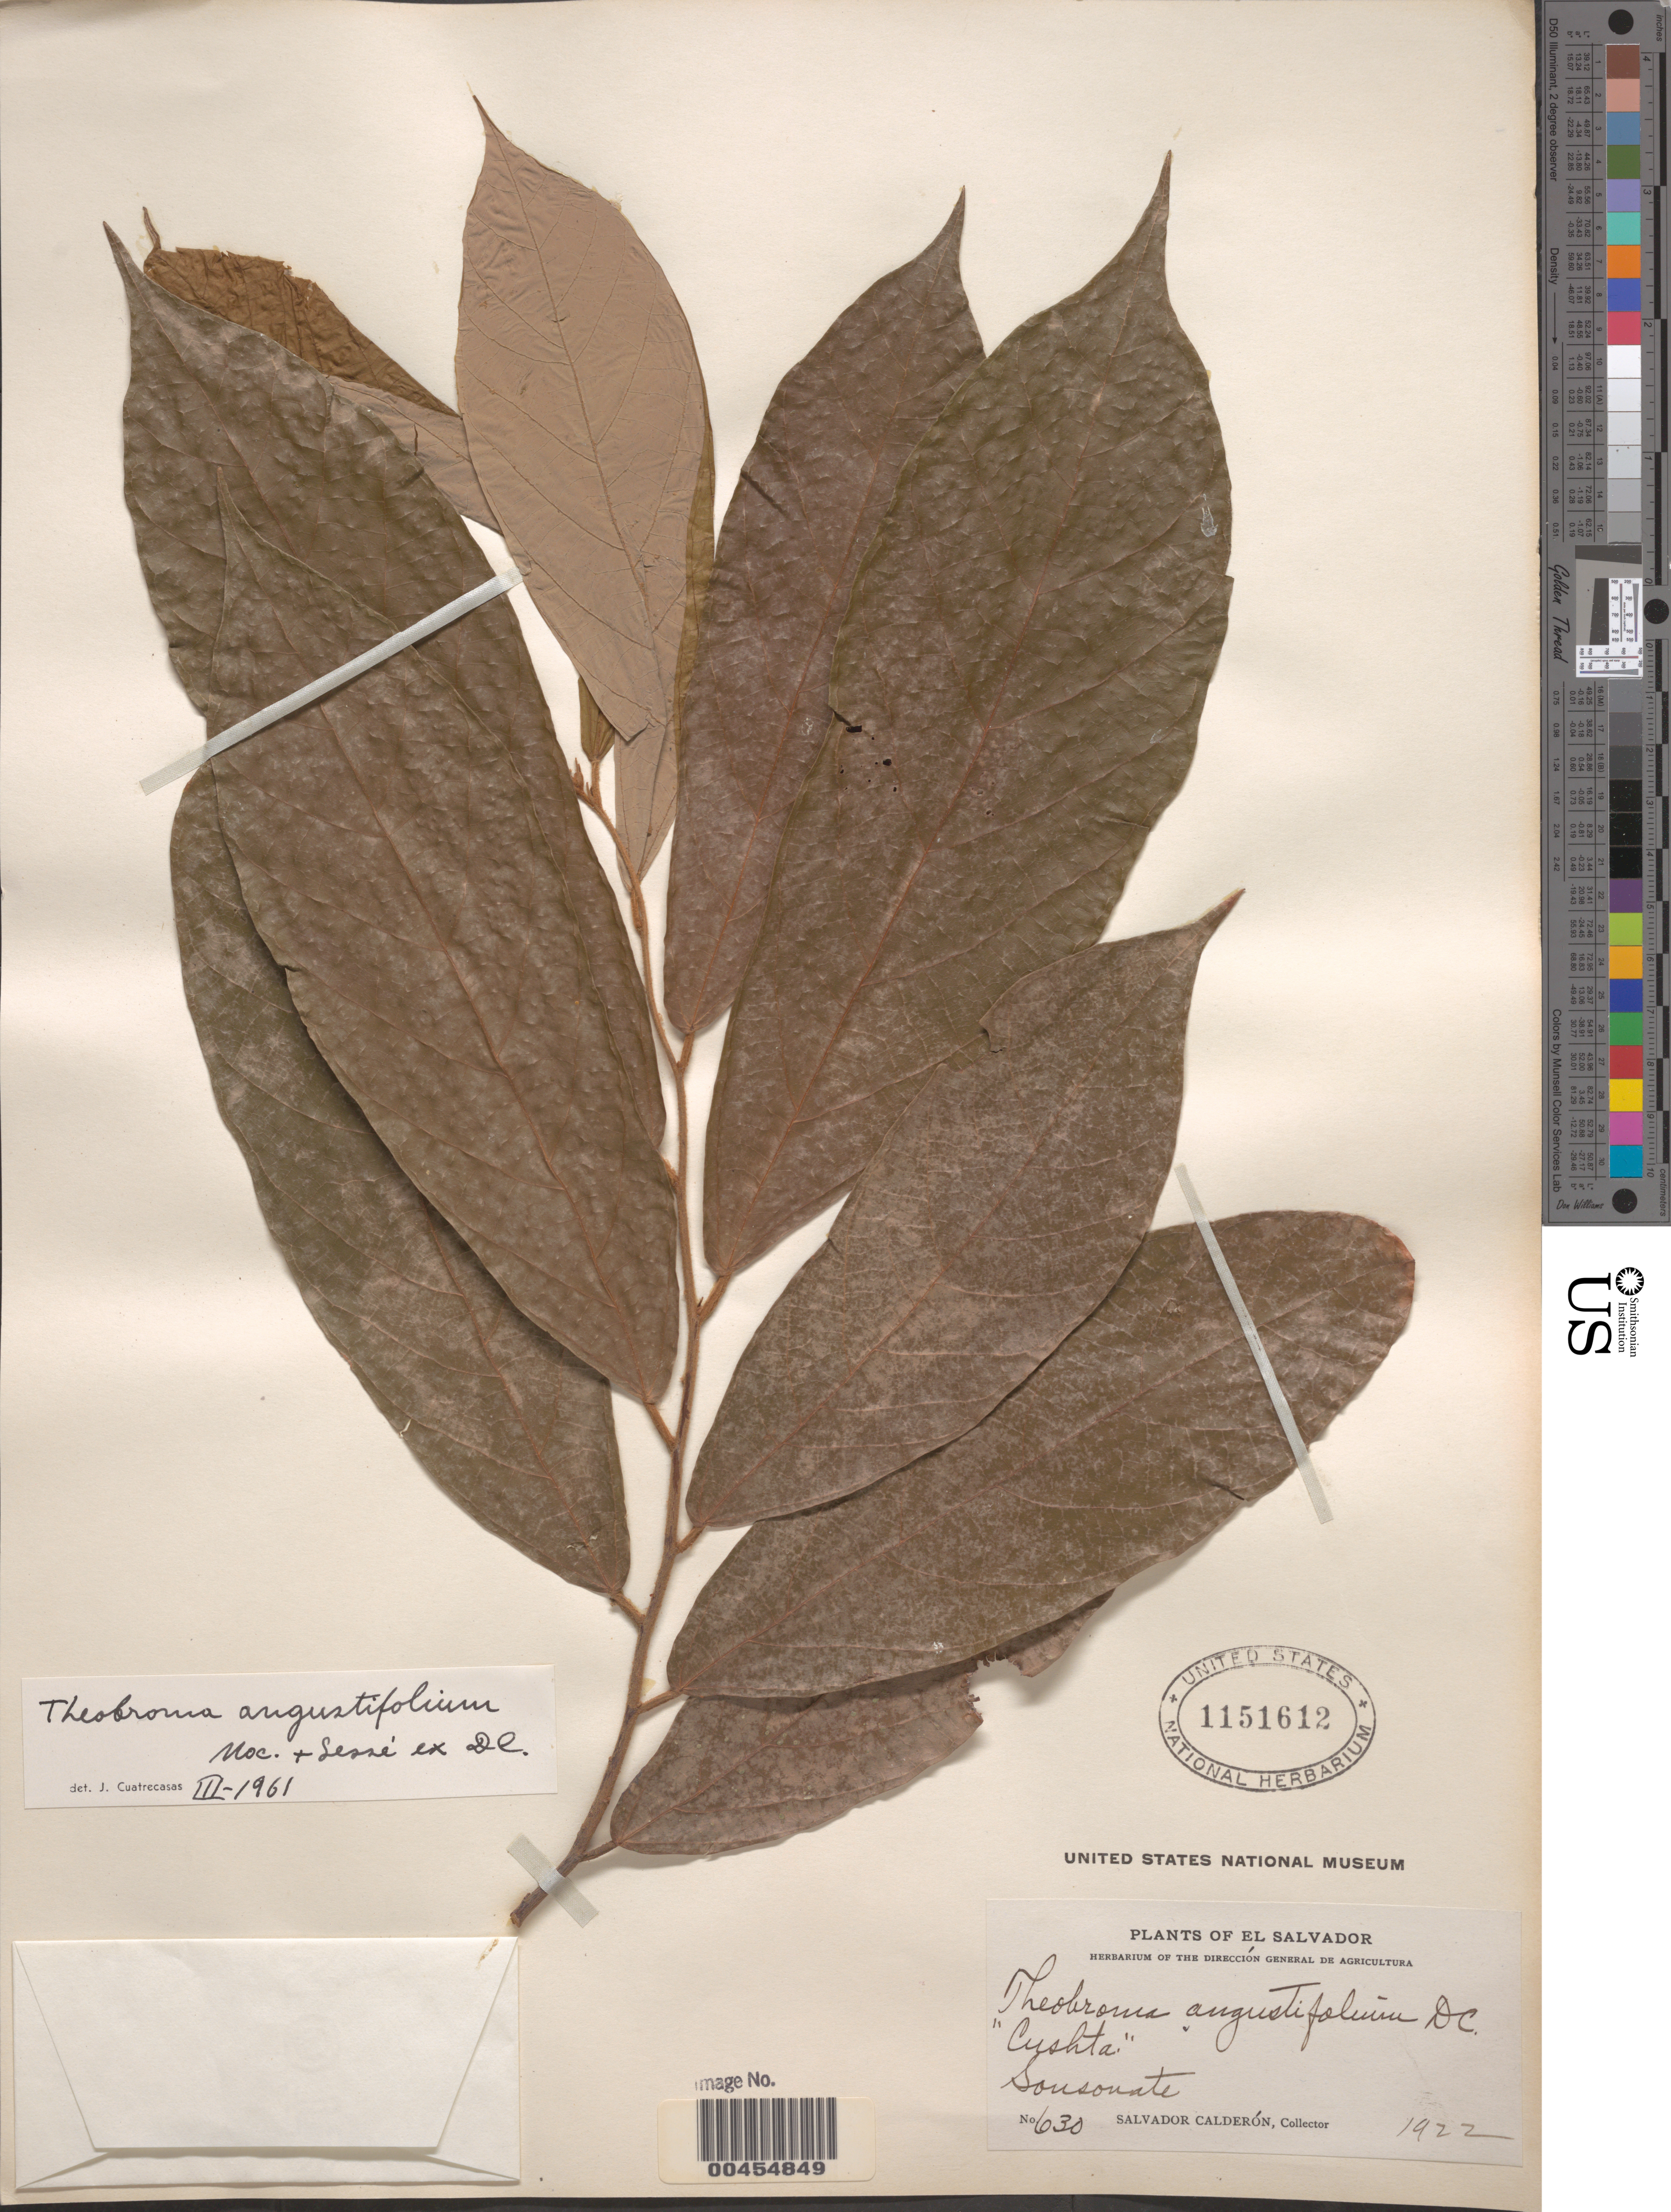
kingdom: Plantae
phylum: Tracheophyta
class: Magnoliopsida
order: Malvales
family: Malvaceae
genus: Theobroma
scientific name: Theobroma angustifolium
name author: DC.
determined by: Dorr, L. J., (BOT), Smithsonian Institution - National Museum of Natural History (UNITED STATES)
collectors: S. Calderón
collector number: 630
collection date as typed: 1922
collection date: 1922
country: El Salvador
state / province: Sonsonate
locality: Sonsonate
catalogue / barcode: US 1151612